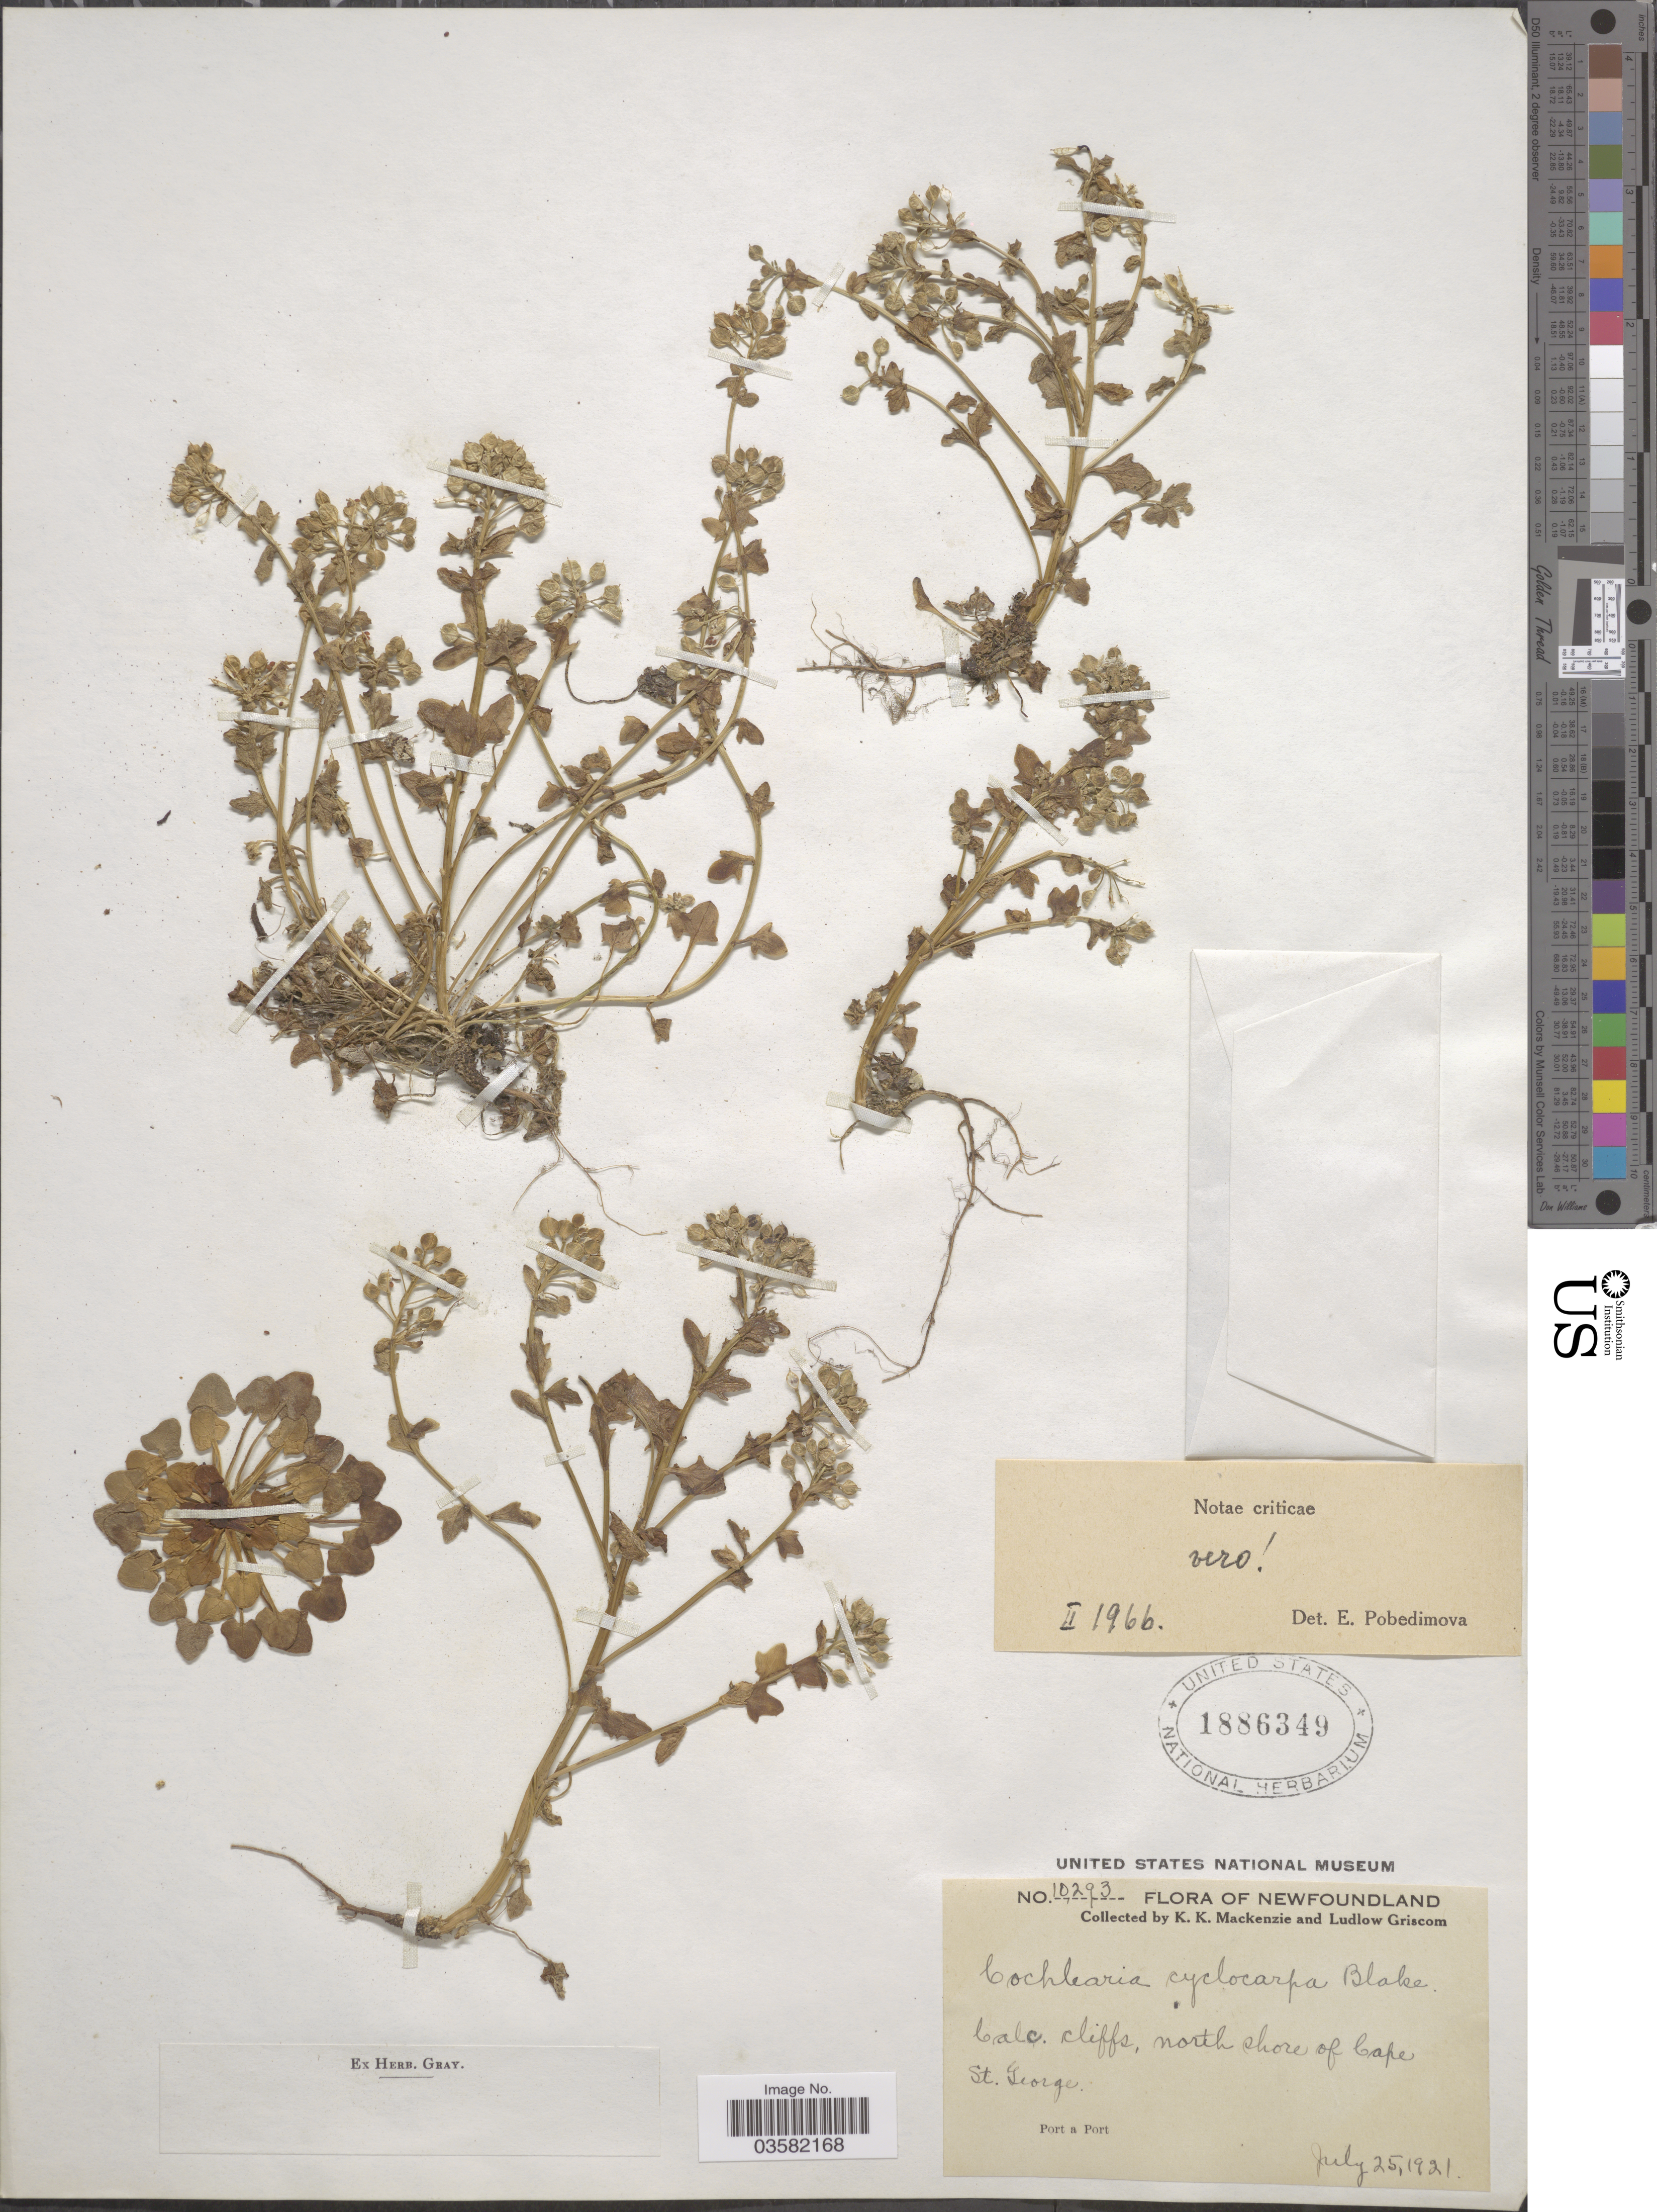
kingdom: Plantae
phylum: Tracheophyta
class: Magnoliopsida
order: Brassicales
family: Brassicaceae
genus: Cochlearia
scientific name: Cochlearia cyclocarpa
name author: S.F. Blake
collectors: K. K. Mackenzie & L. Griscom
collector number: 10293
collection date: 1921-07-25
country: Canada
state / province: Newfoundland and Labrador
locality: North shore of slope St. George.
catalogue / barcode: US 1886349